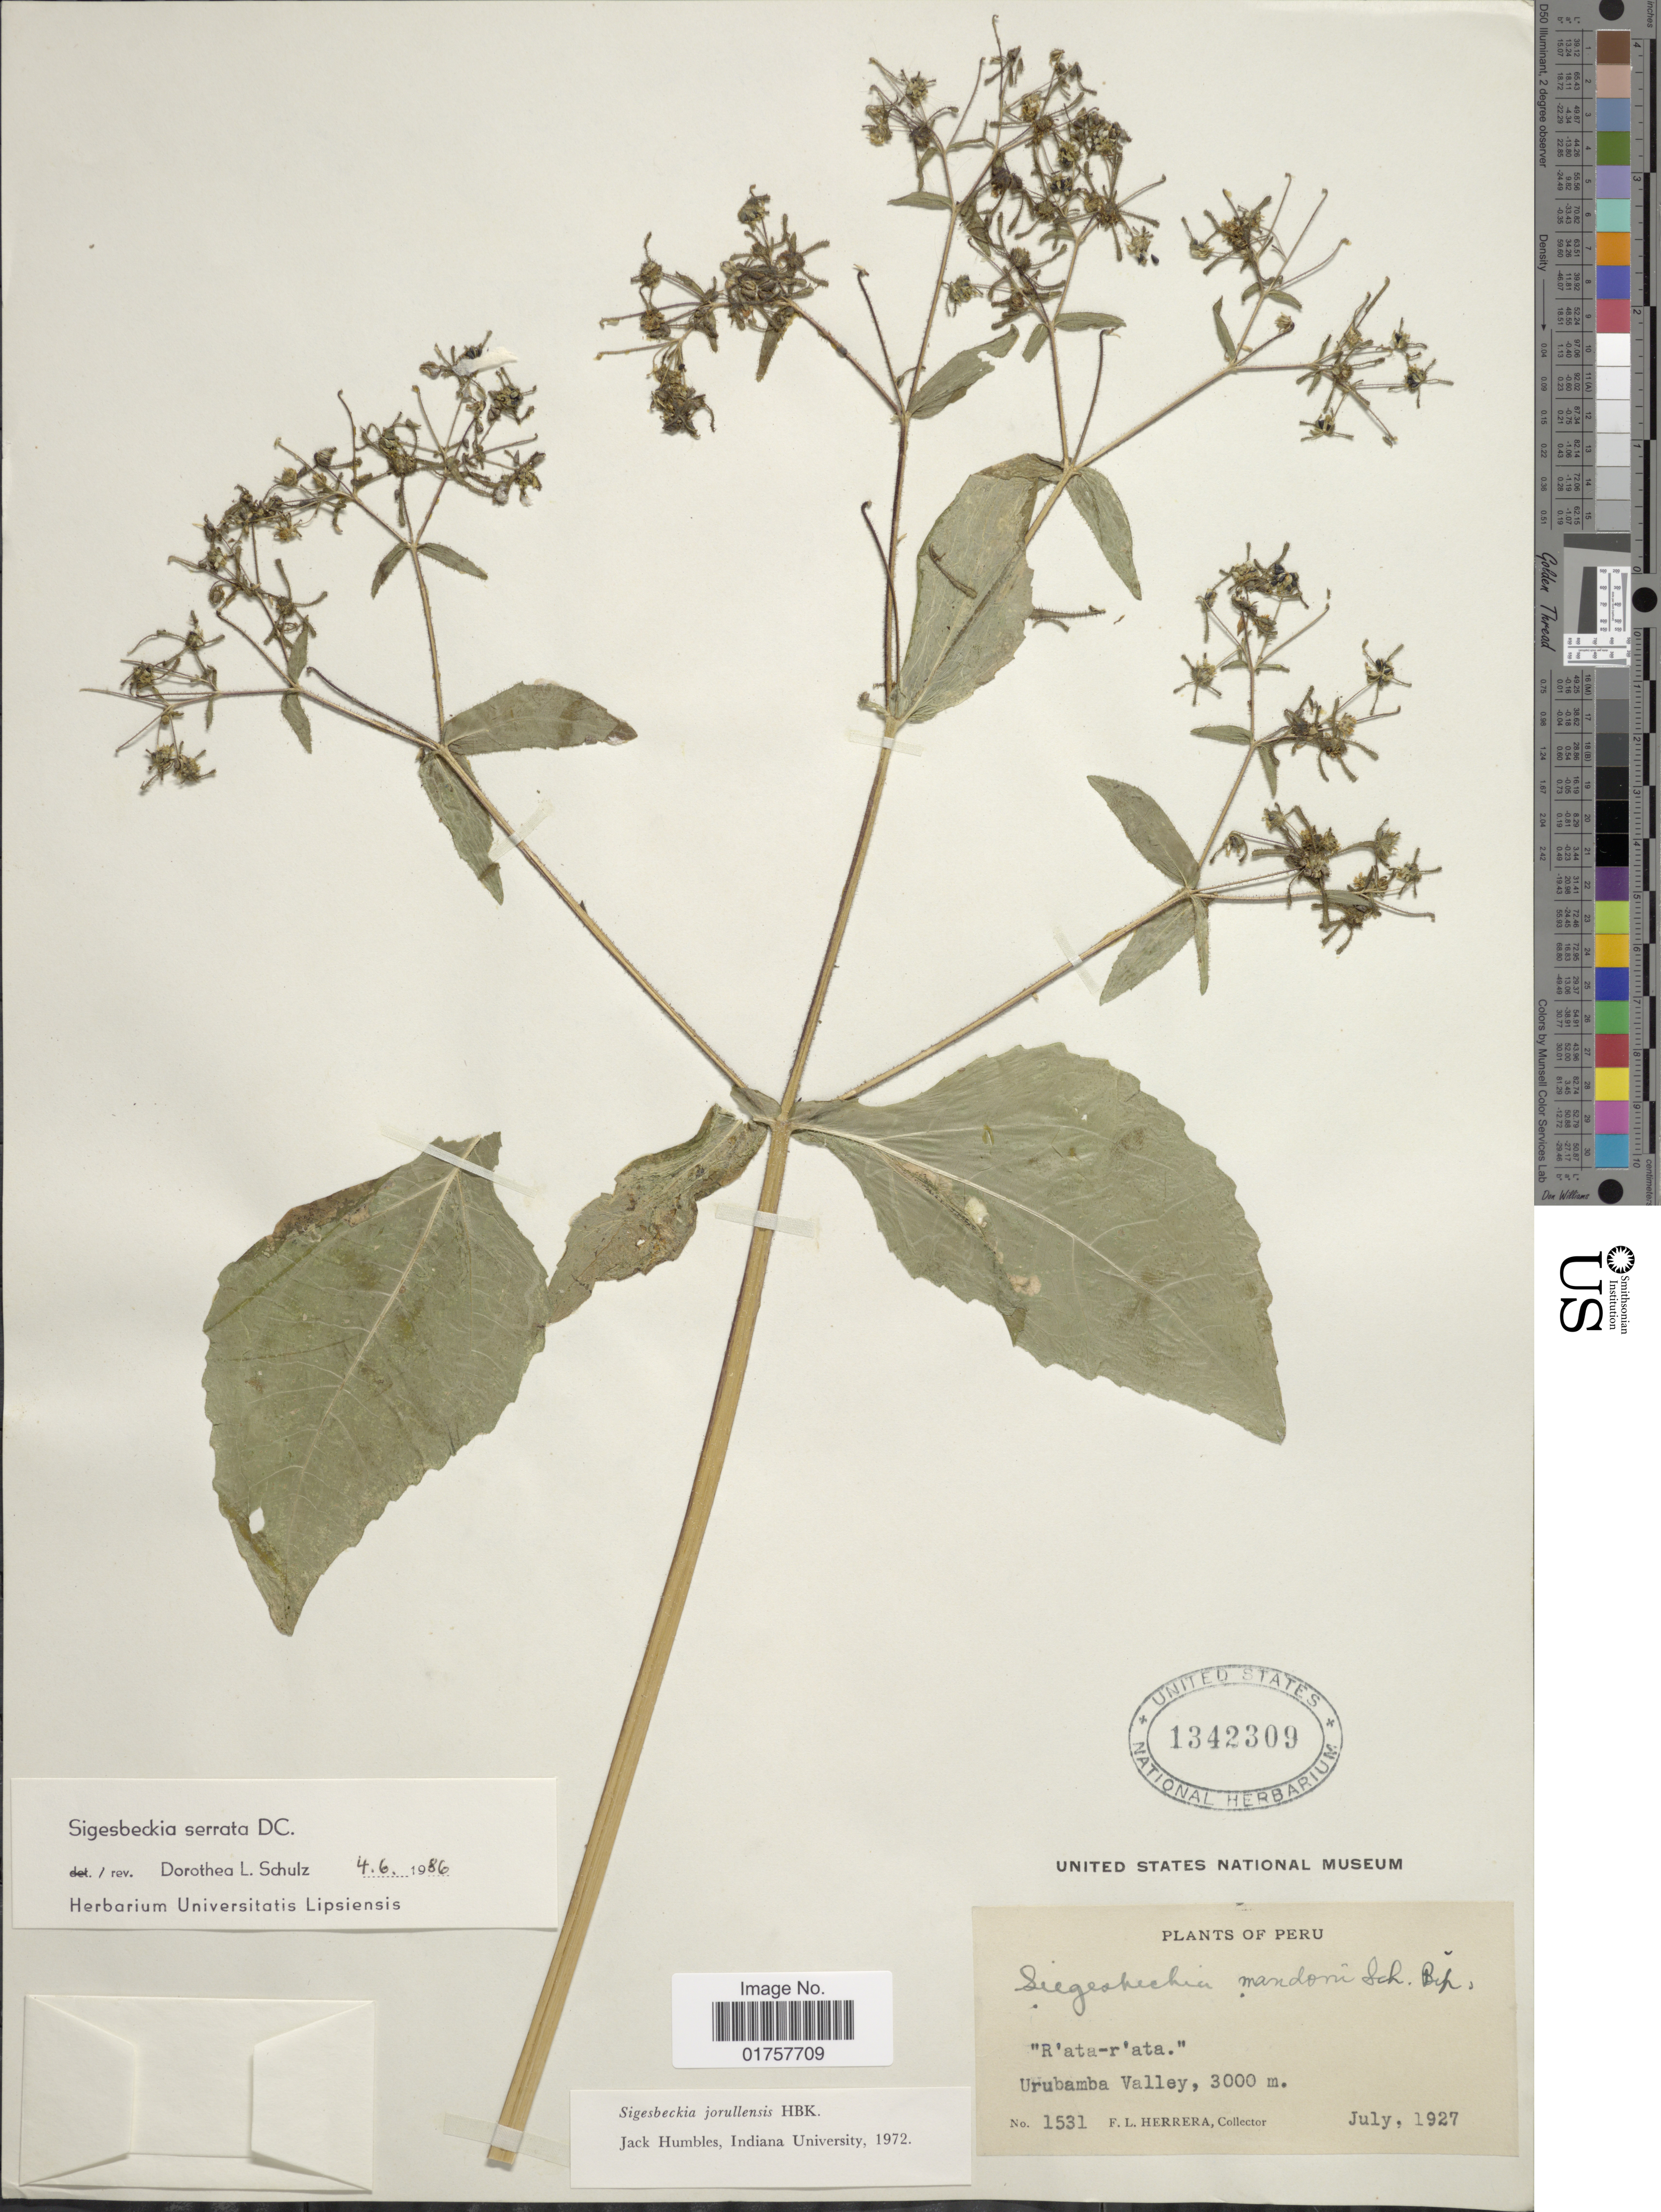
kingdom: Plantae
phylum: Tracheophyta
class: Magnoliopsida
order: Asterales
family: Asteraceae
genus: Sigesbeckia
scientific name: Sigesbeckia serrata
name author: DC.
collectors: F. L. Herrera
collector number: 1531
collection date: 1927-07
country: Peru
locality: R'ata-r'ata.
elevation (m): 3000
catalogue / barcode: US 1342309